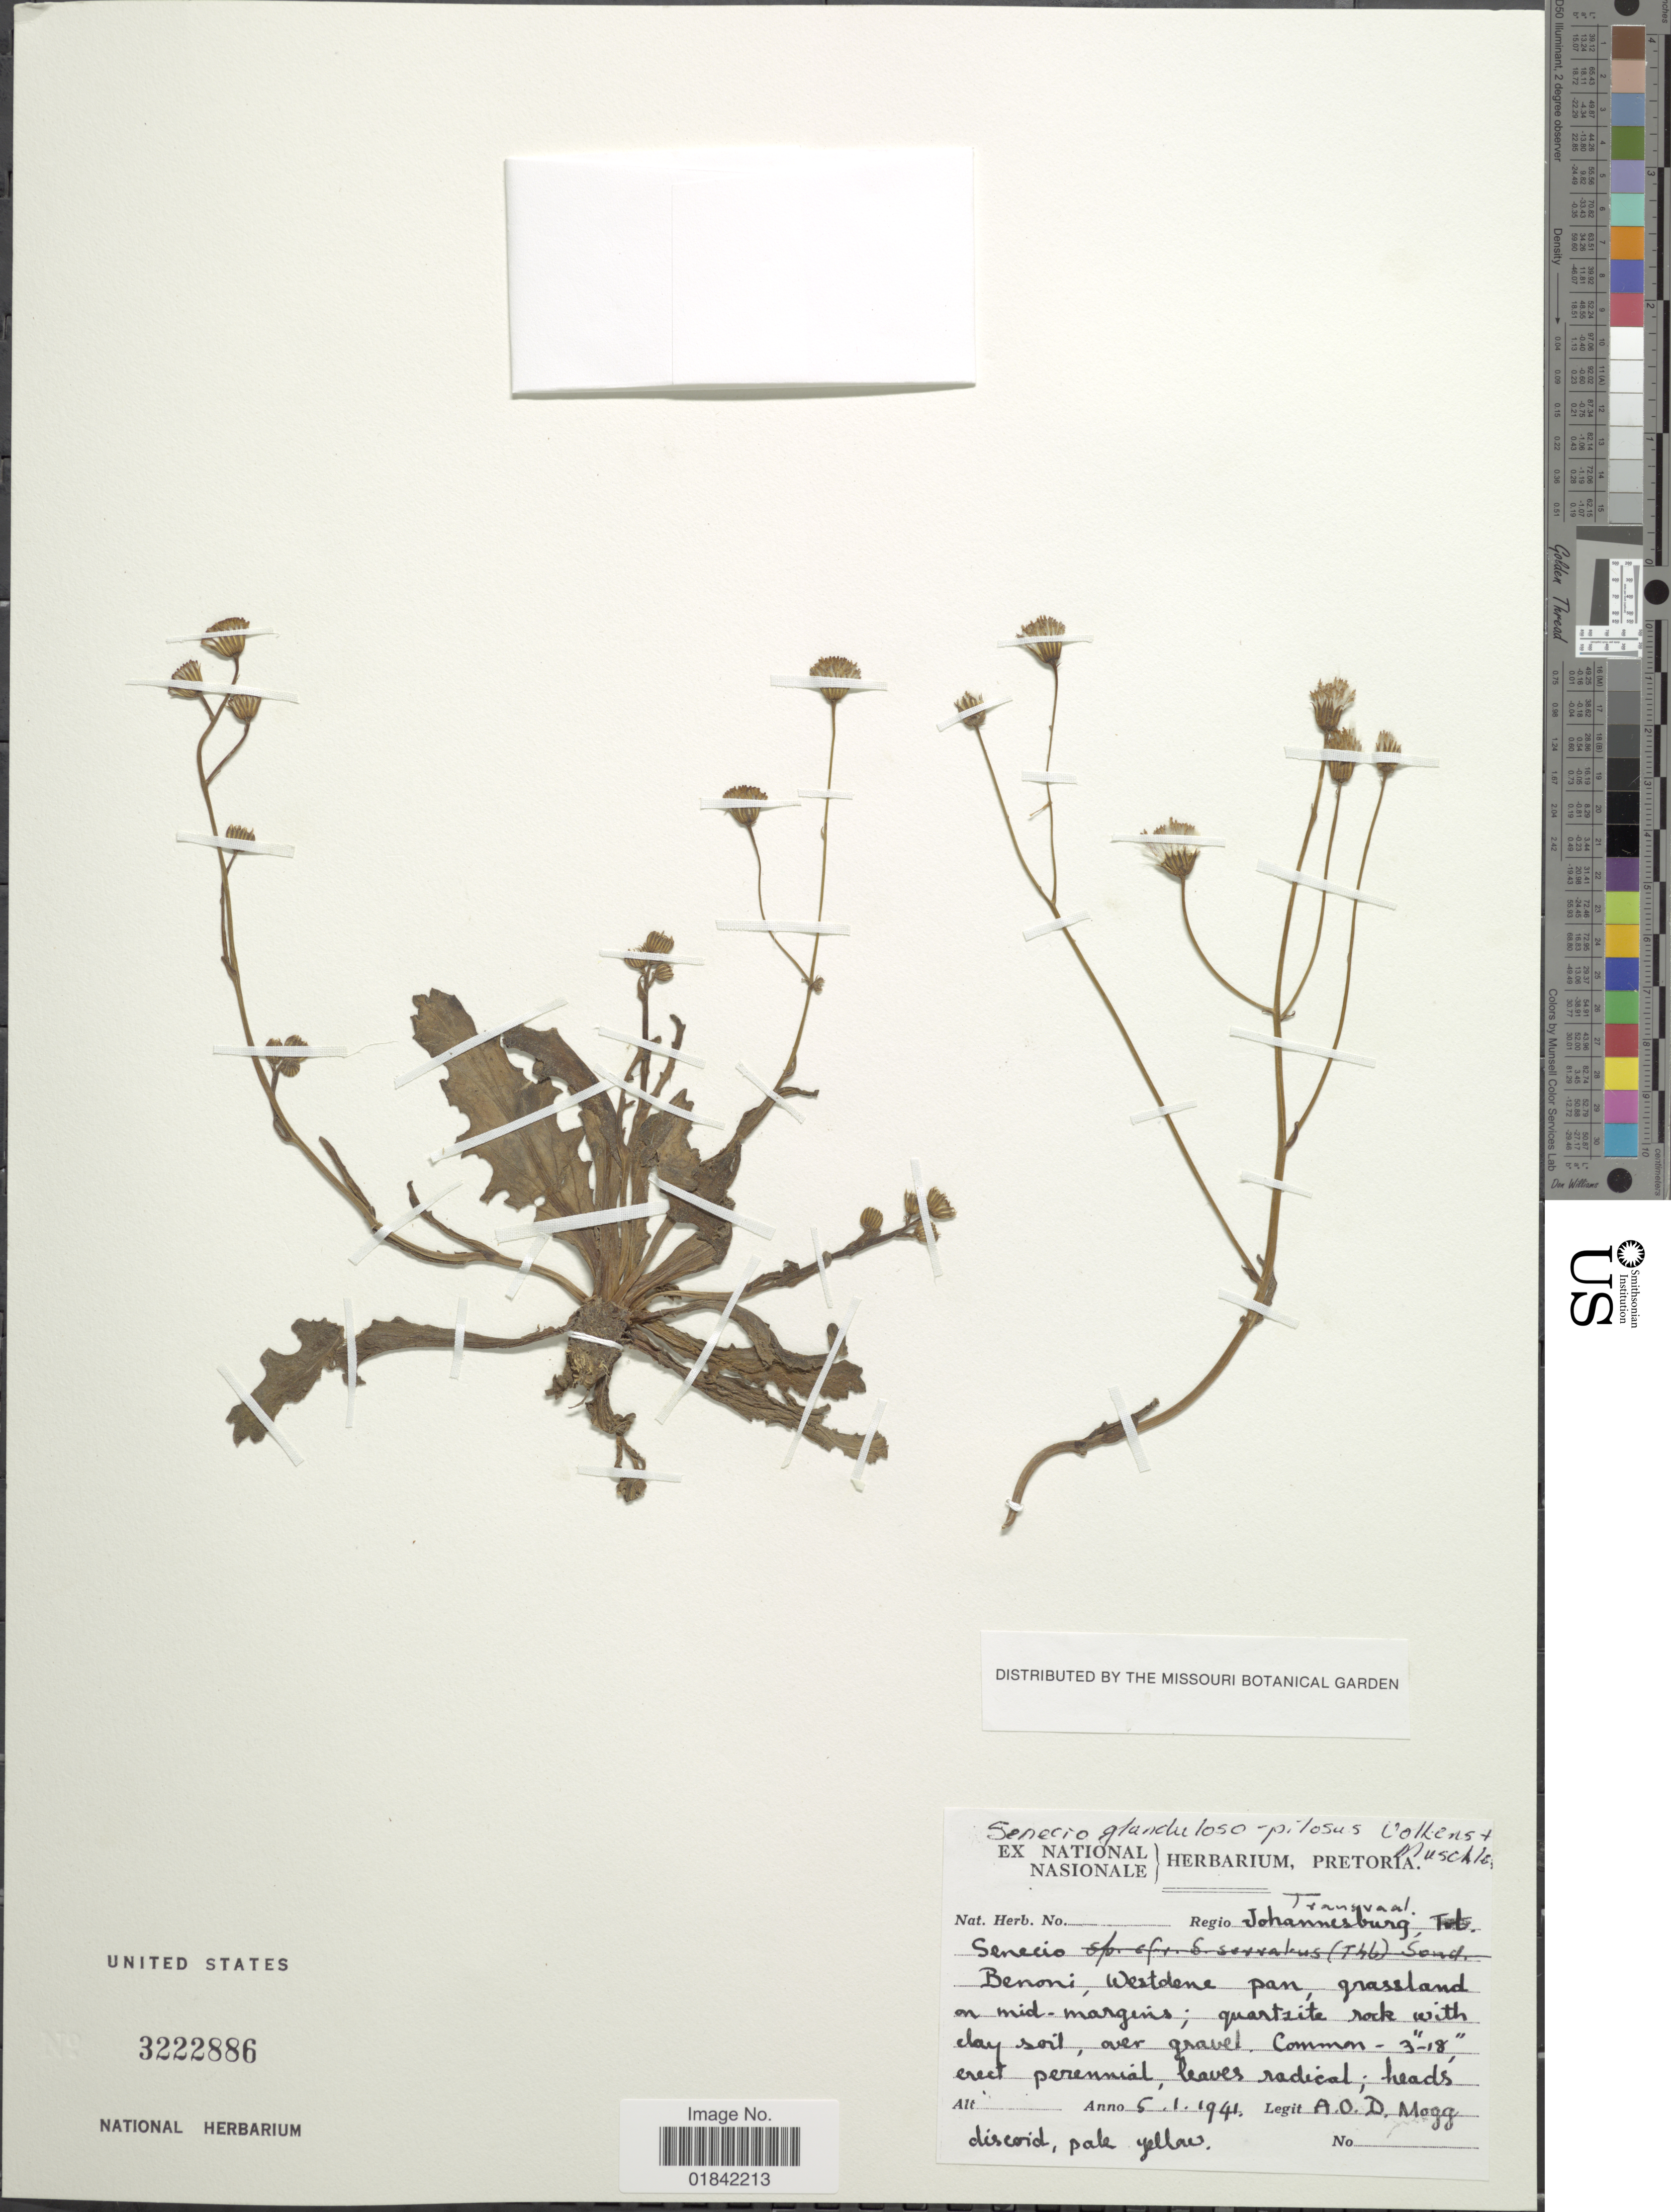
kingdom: Plantae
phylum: Tracheophyta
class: Magnoliopsida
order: Asterales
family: Asteraceae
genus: Senecio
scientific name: Senecio glanduloso-pilosus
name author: Volkens & Muschl.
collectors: A. O. Mogg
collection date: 1941-01-05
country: South Africa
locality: Transvaal, Johannesburg, Benoni, Westdene pan, grassland on mid- margins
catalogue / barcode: US 3222886